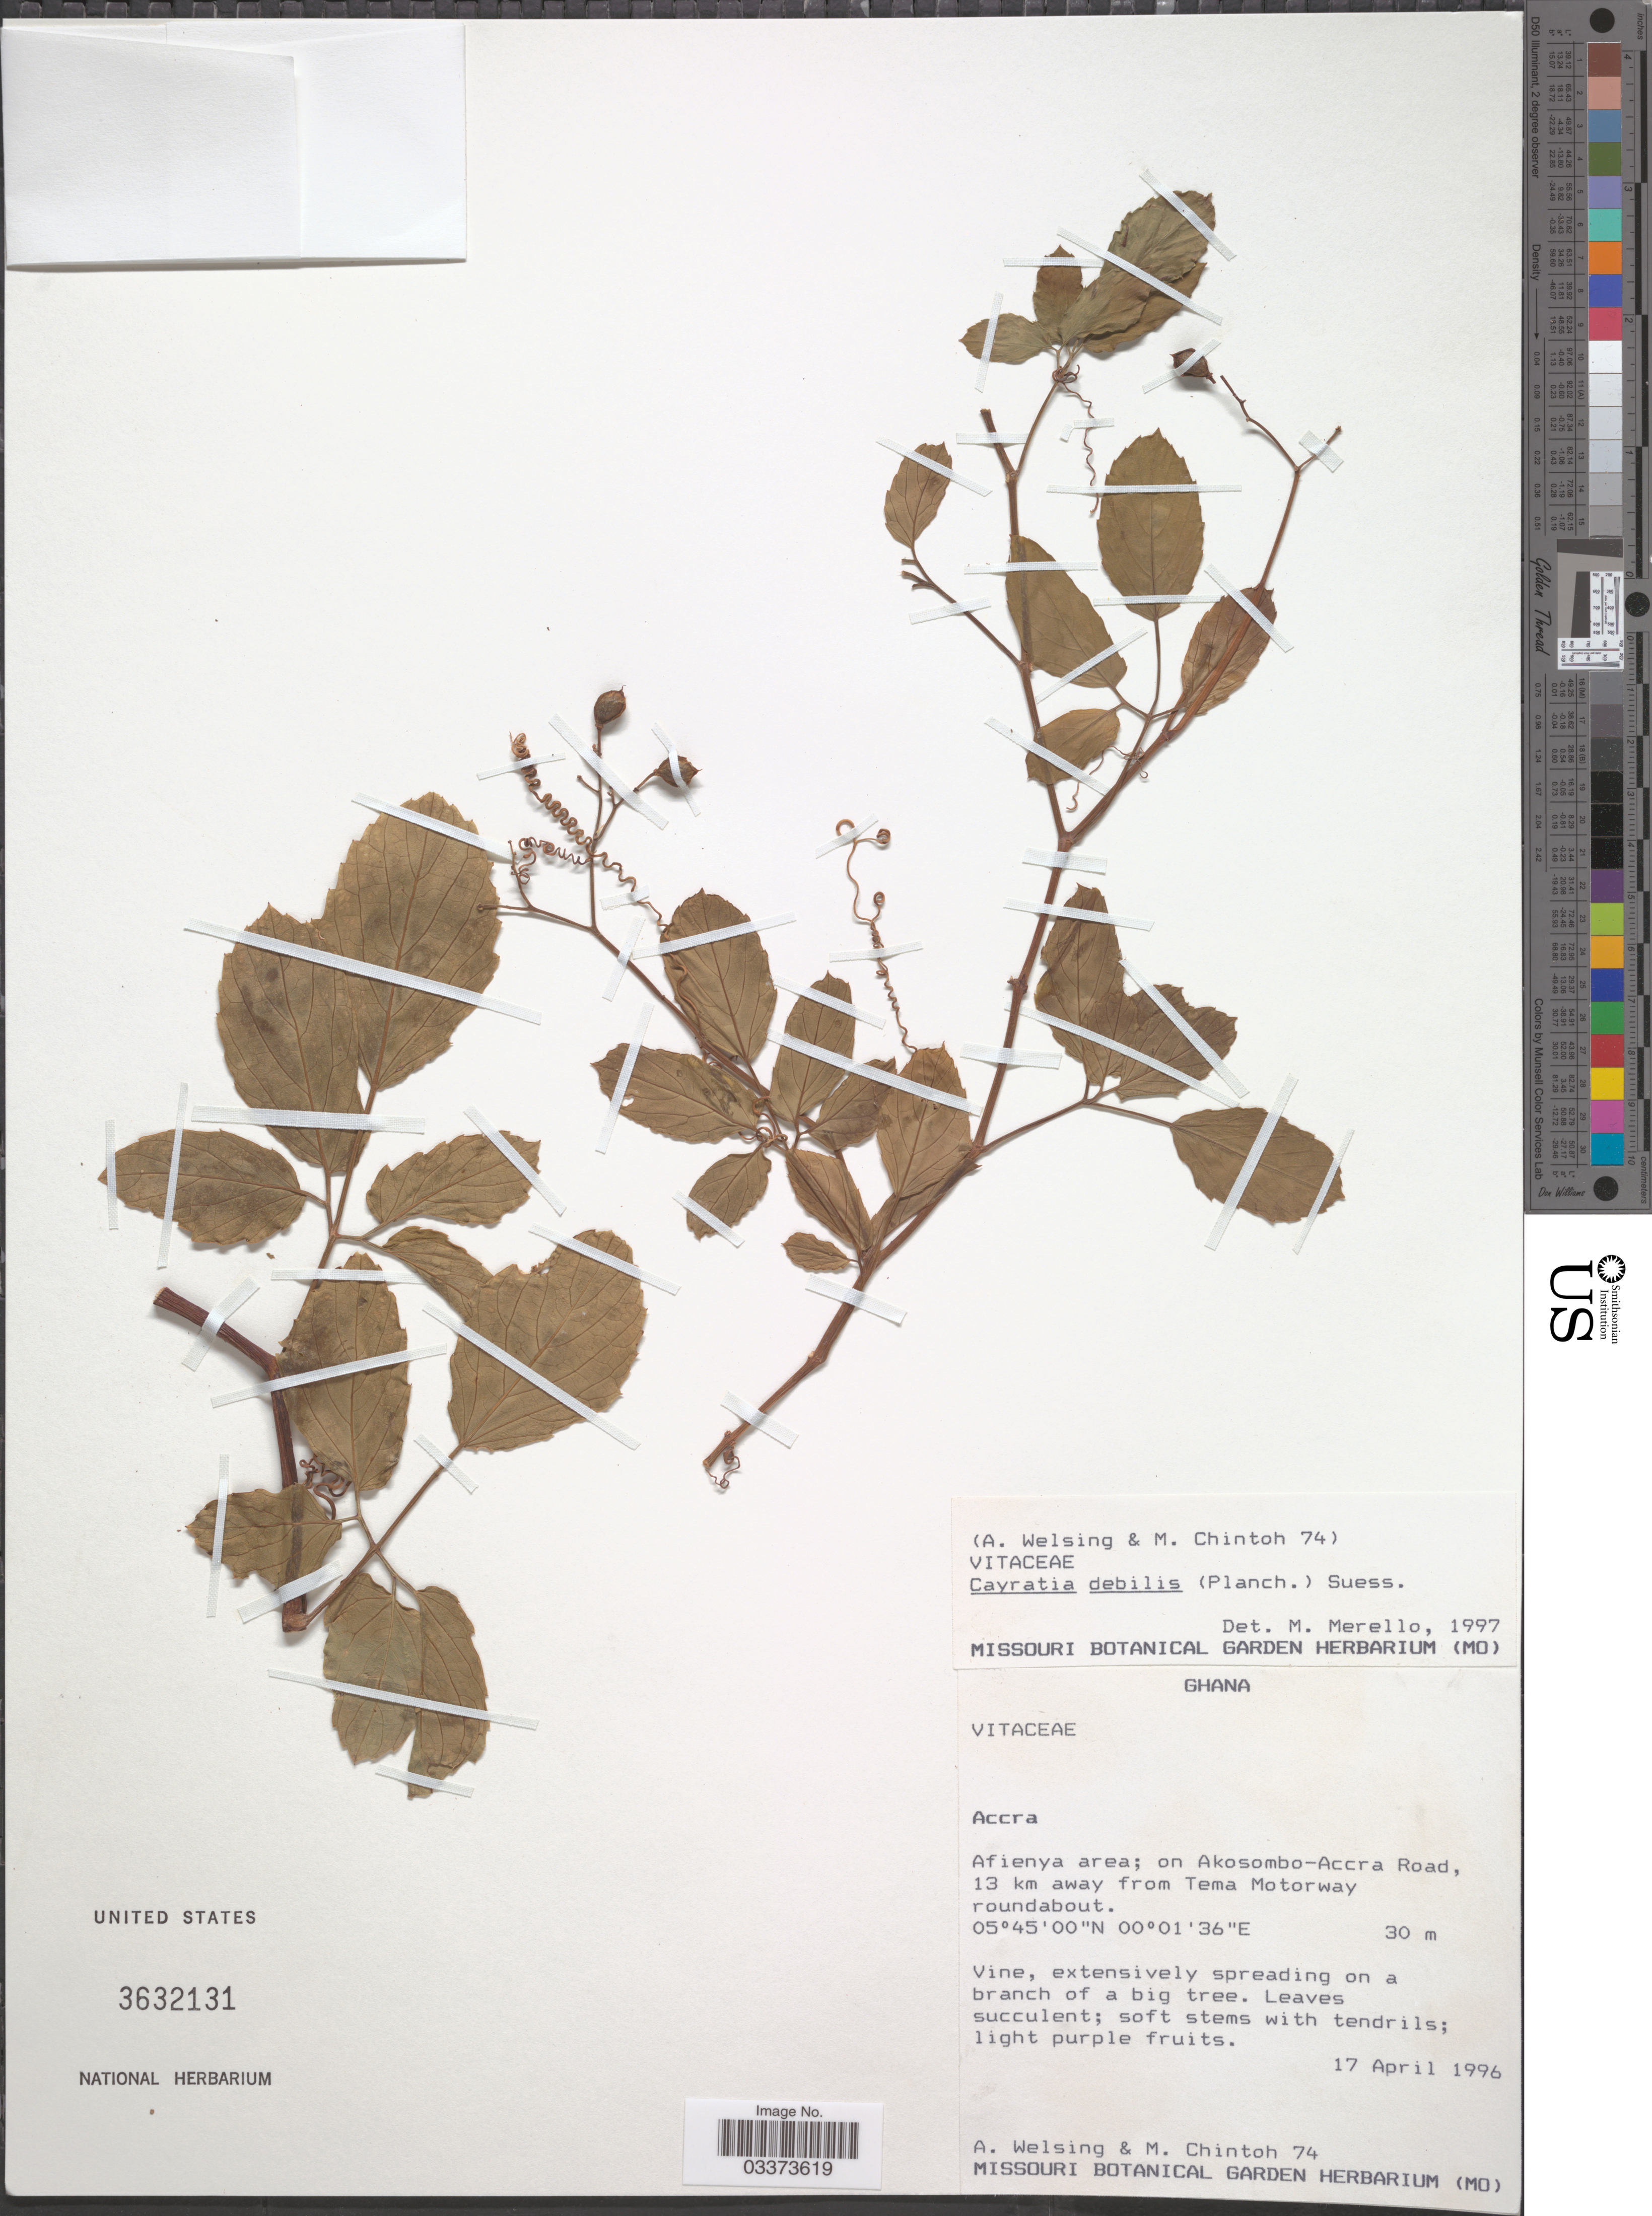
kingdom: Plantae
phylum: Tracheophyta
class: Magnoliopsida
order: Vitales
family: Vitaceae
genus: Cayratia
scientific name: Cayratia debilis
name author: (Planch.) Suess.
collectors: A. Welsing & M. Chintoh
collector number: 74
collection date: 1996-04-17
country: Ghana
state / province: Greater Accra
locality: Accra. Afienya area; on Akosombo-Accra Road, 13 km away from Tema Motorway roundabout.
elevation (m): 30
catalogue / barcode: US 3632131